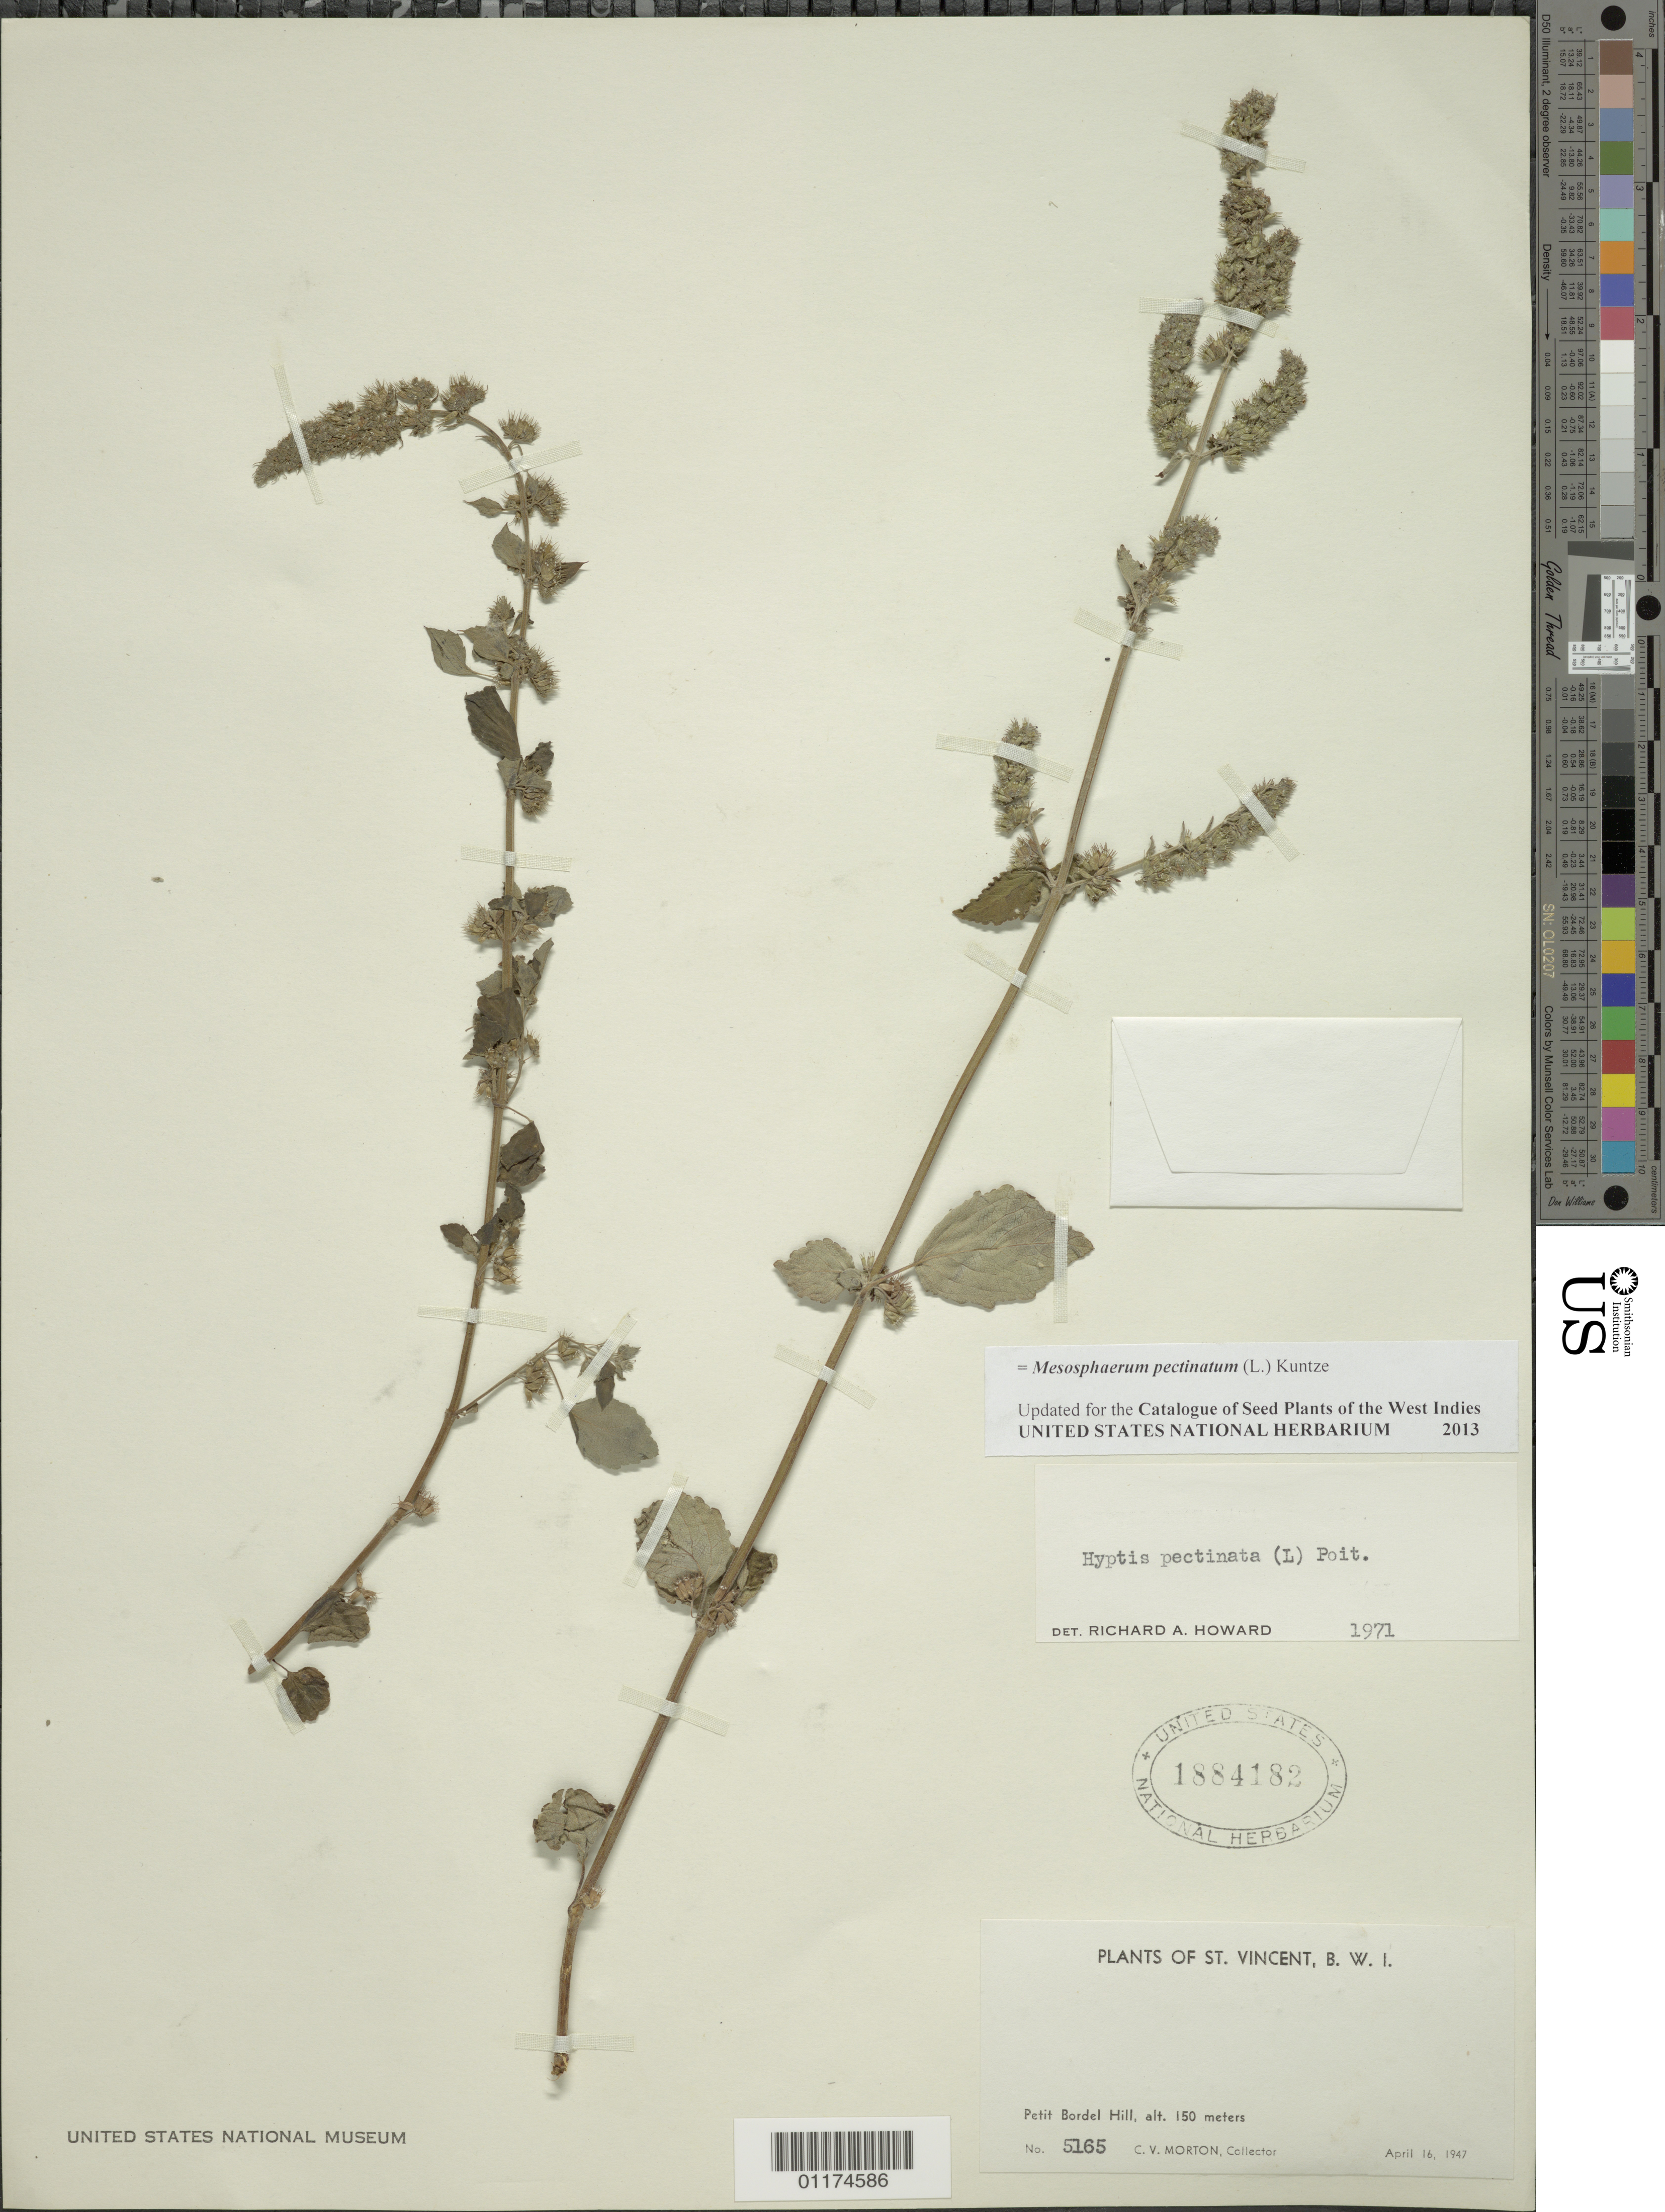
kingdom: Plantae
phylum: Tracheophyta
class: Magnoliopsida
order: Lamiales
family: Lamiaceae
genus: Mesosphaerum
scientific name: Mesosphaerum pectinatum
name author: (L.) Kuntze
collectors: C. V. Morton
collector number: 5165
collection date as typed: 16 Apr 1947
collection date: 1947-04-16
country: St. Vincent - Grenadines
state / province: Saint David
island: St. Vincent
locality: Petit Bordel Hill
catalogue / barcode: US 1884182